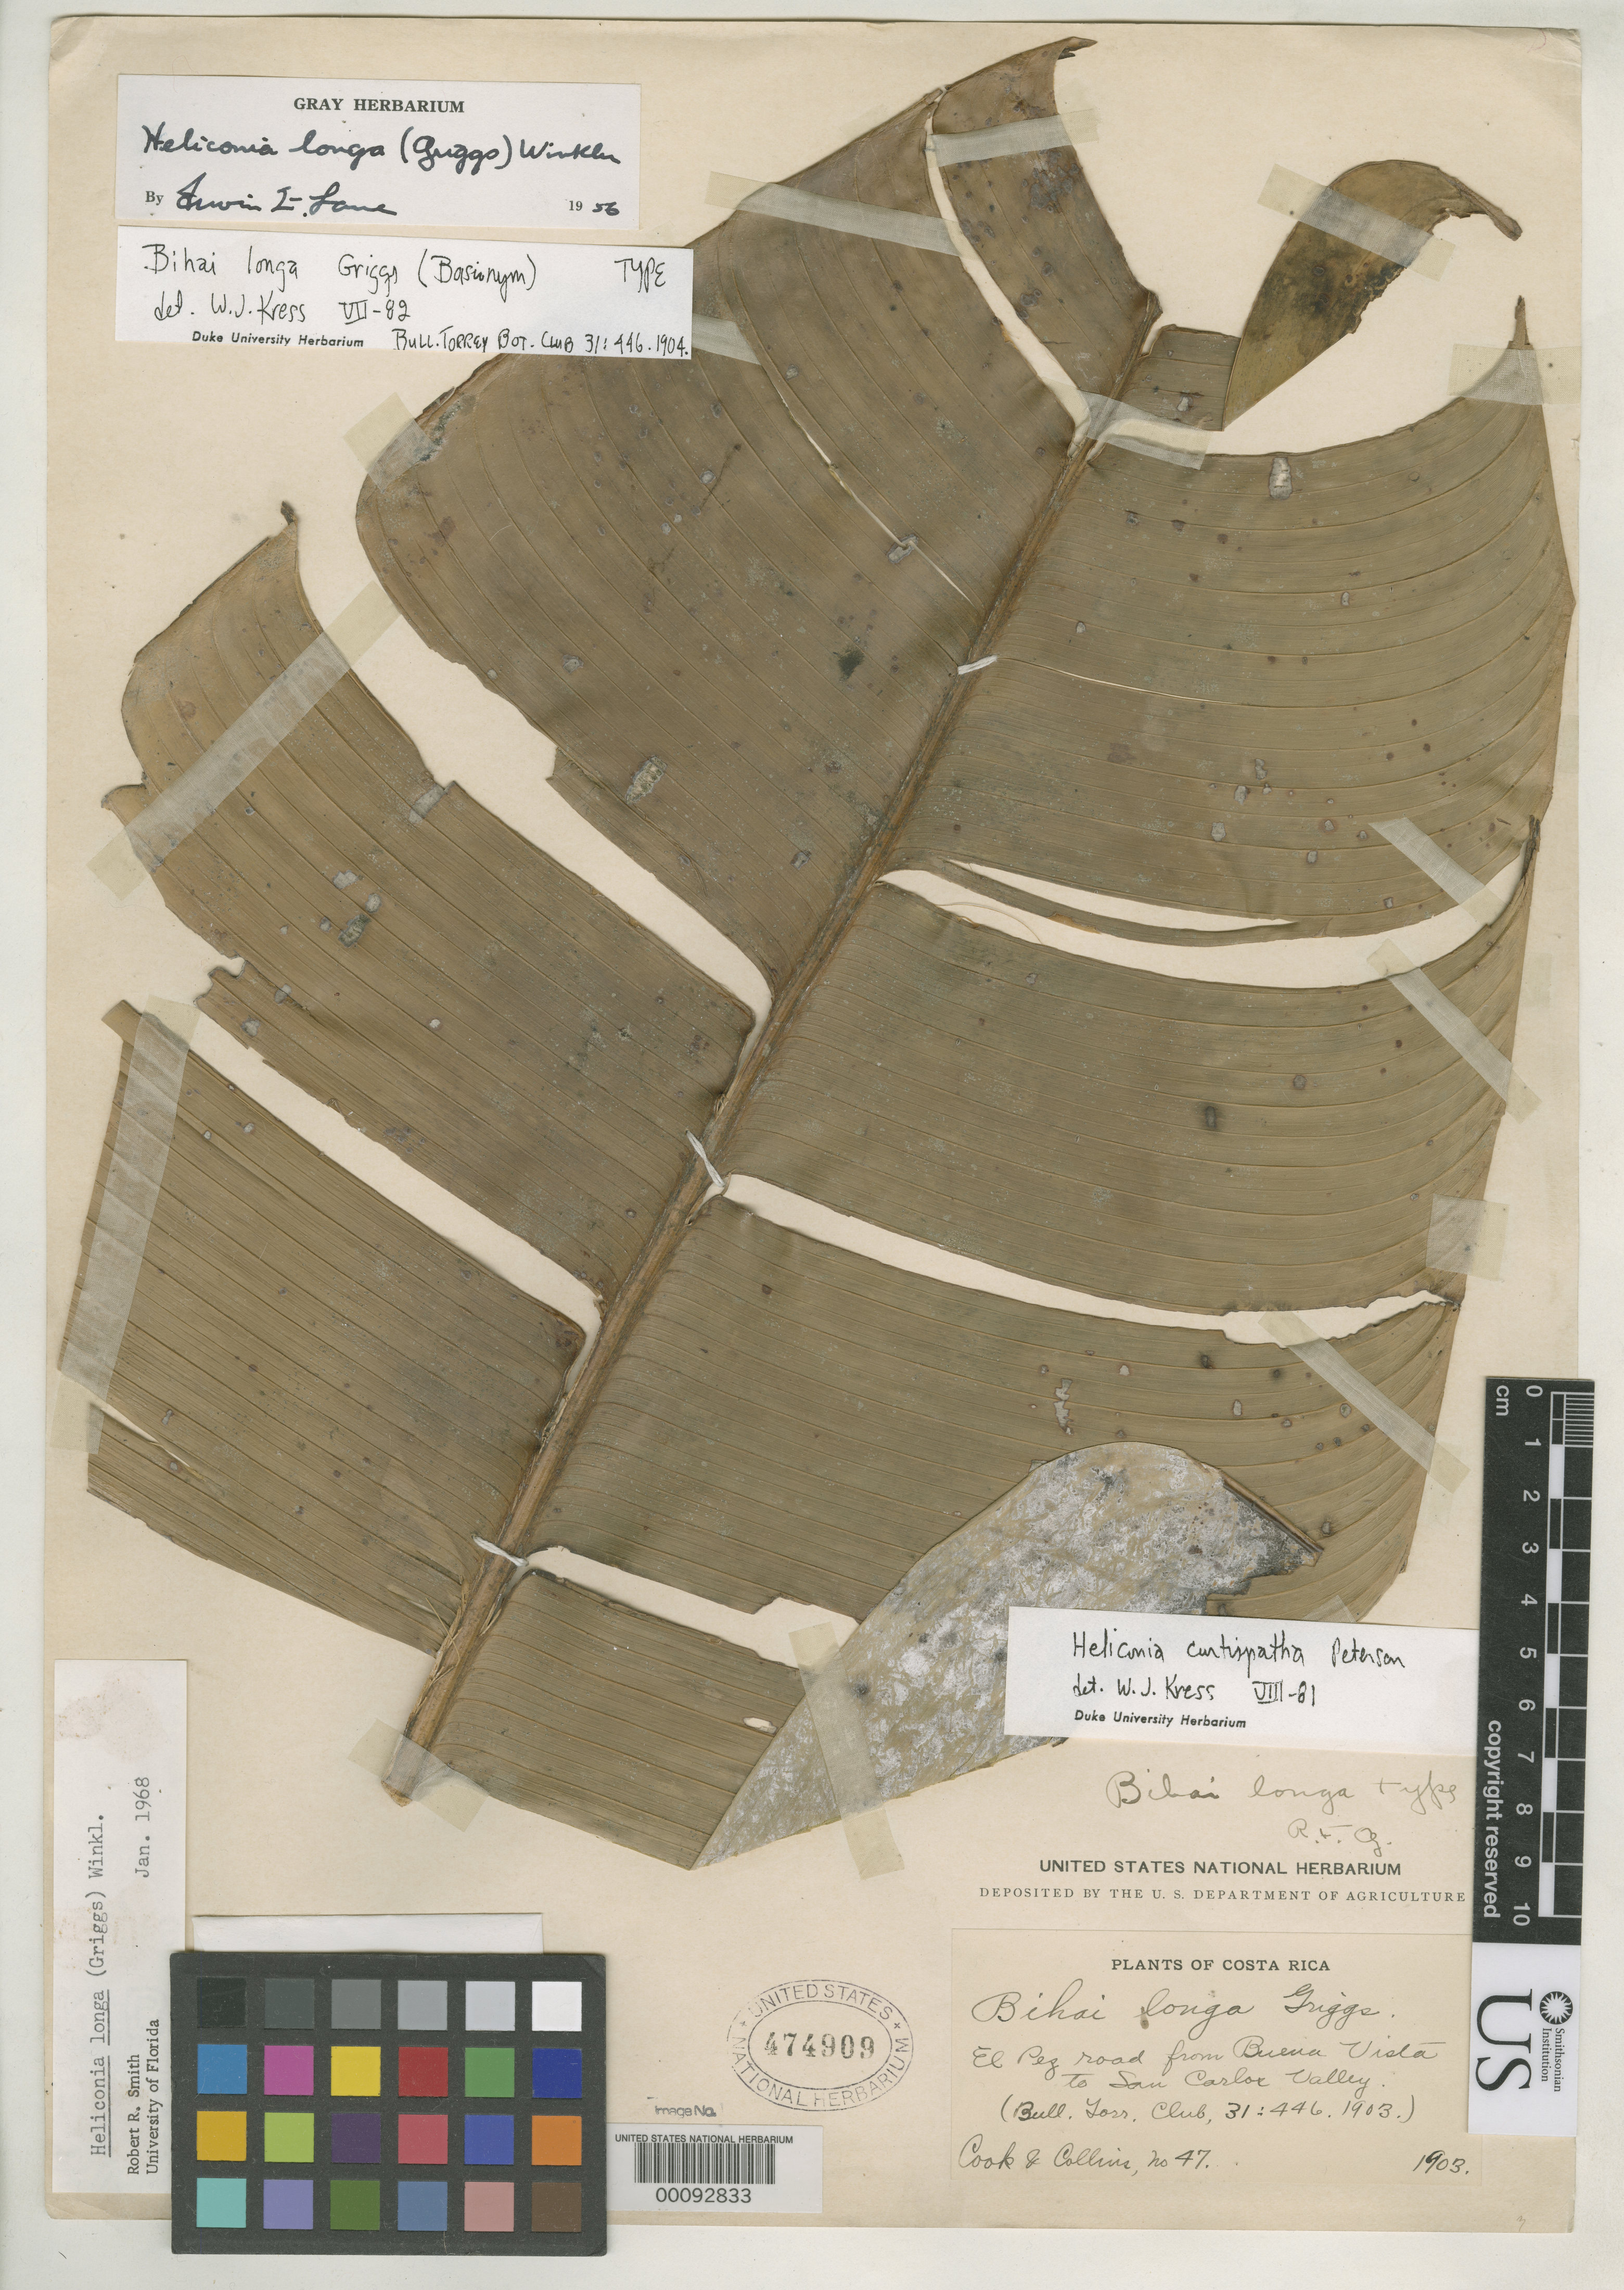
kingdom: Plantae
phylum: Tracheophyta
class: Liliopsida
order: Zingiberales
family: Heliconiaceae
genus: Bihai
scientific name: Bihai longa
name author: R.F. Griggs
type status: Holotype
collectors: O. F. Cook & G. Collins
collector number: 47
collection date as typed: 1903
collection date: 1903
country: Costa Rica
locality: El Pez, between Buena Vista and San Carlos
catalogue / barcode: US 474909